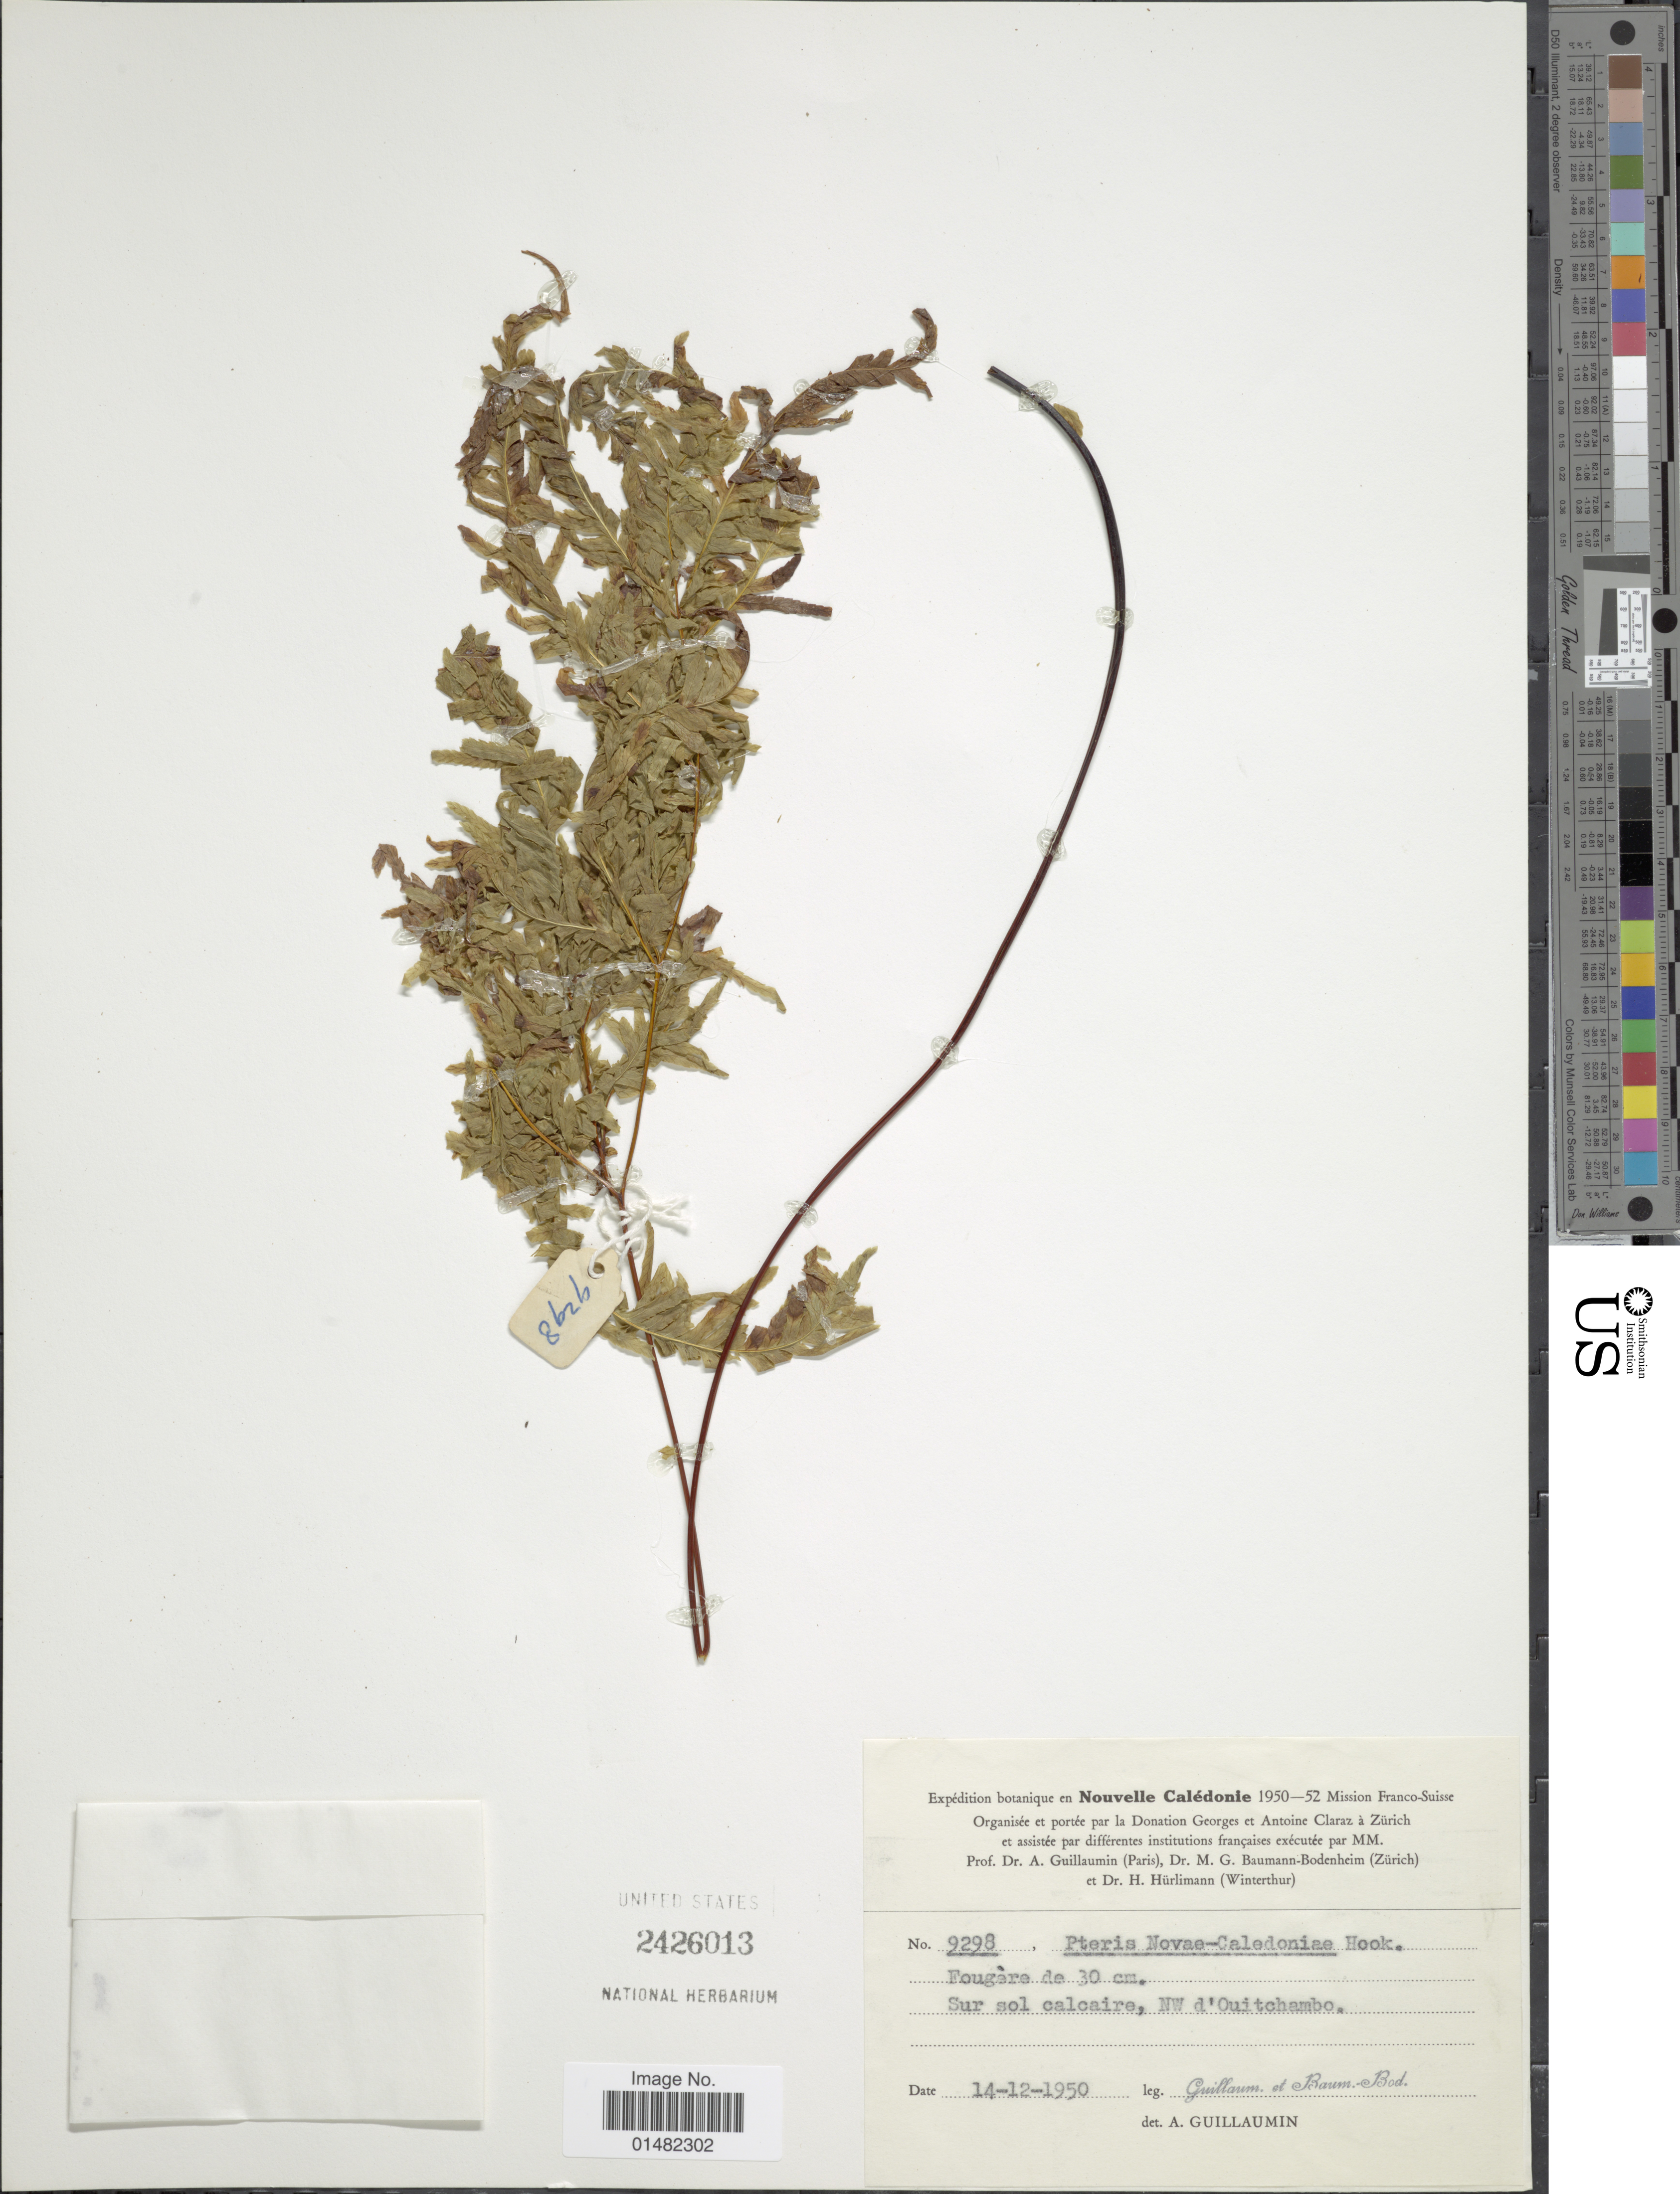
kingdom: Plantae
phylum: Tracheophyta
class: Polypodiopsida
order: Polypodiales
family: Pteridaceae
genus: Pteris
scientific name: Pteris novae-caledoniae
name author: Hook.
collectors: A. Guillaumin & M. G. Baumann-Bodenheim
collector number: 9298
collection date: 1950-12-14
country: New Caledonia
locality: Sur sol calcaire, NW d'Ouitchambo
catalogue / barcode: US 2426013